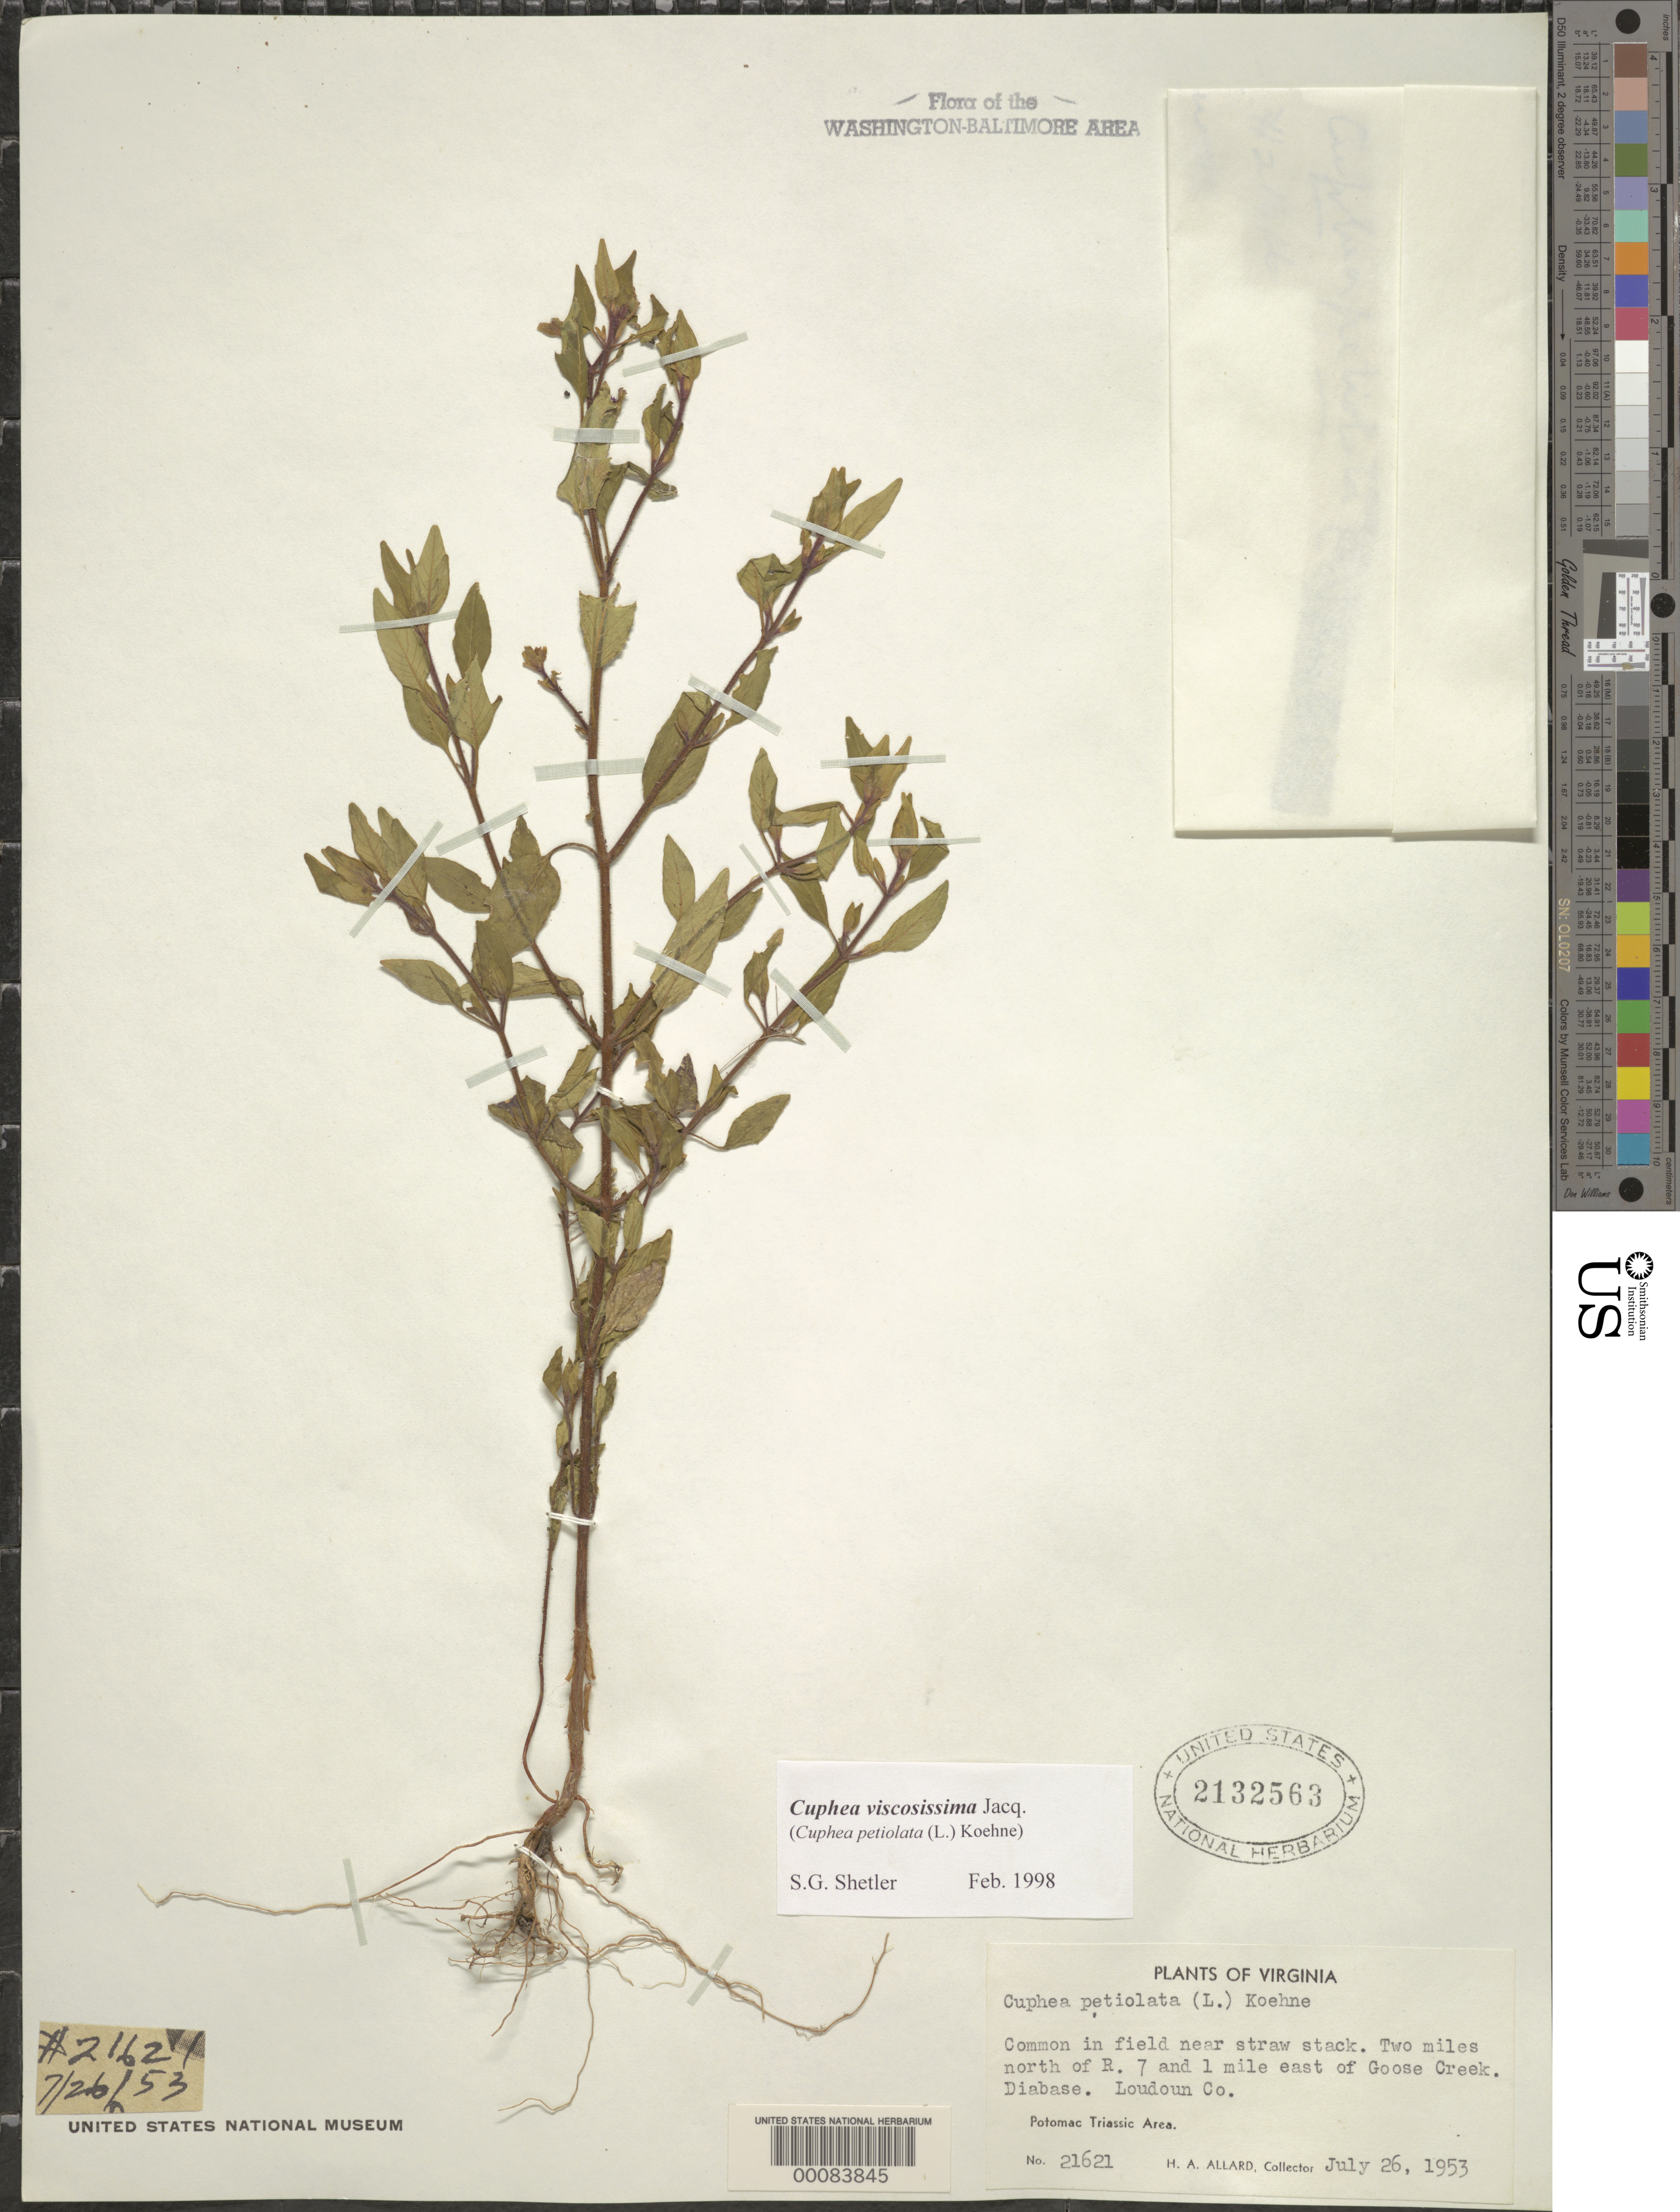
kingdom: Plantae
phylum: Tracheophyta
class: Magnoliopsida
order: Myrtales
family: Lythraceae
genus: Cuphea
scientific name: Cuphea viscosissima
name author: Jacq.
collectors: H. A. Allard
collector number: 21621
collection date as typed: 26 Jul 1953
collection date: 1953-07-26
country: United States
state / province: Virginia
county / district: Loudoun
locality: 2 mi. N of R. 7 and 1 mi. E of Goose Creek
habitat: Field near straw stack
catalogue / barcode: US 2132563